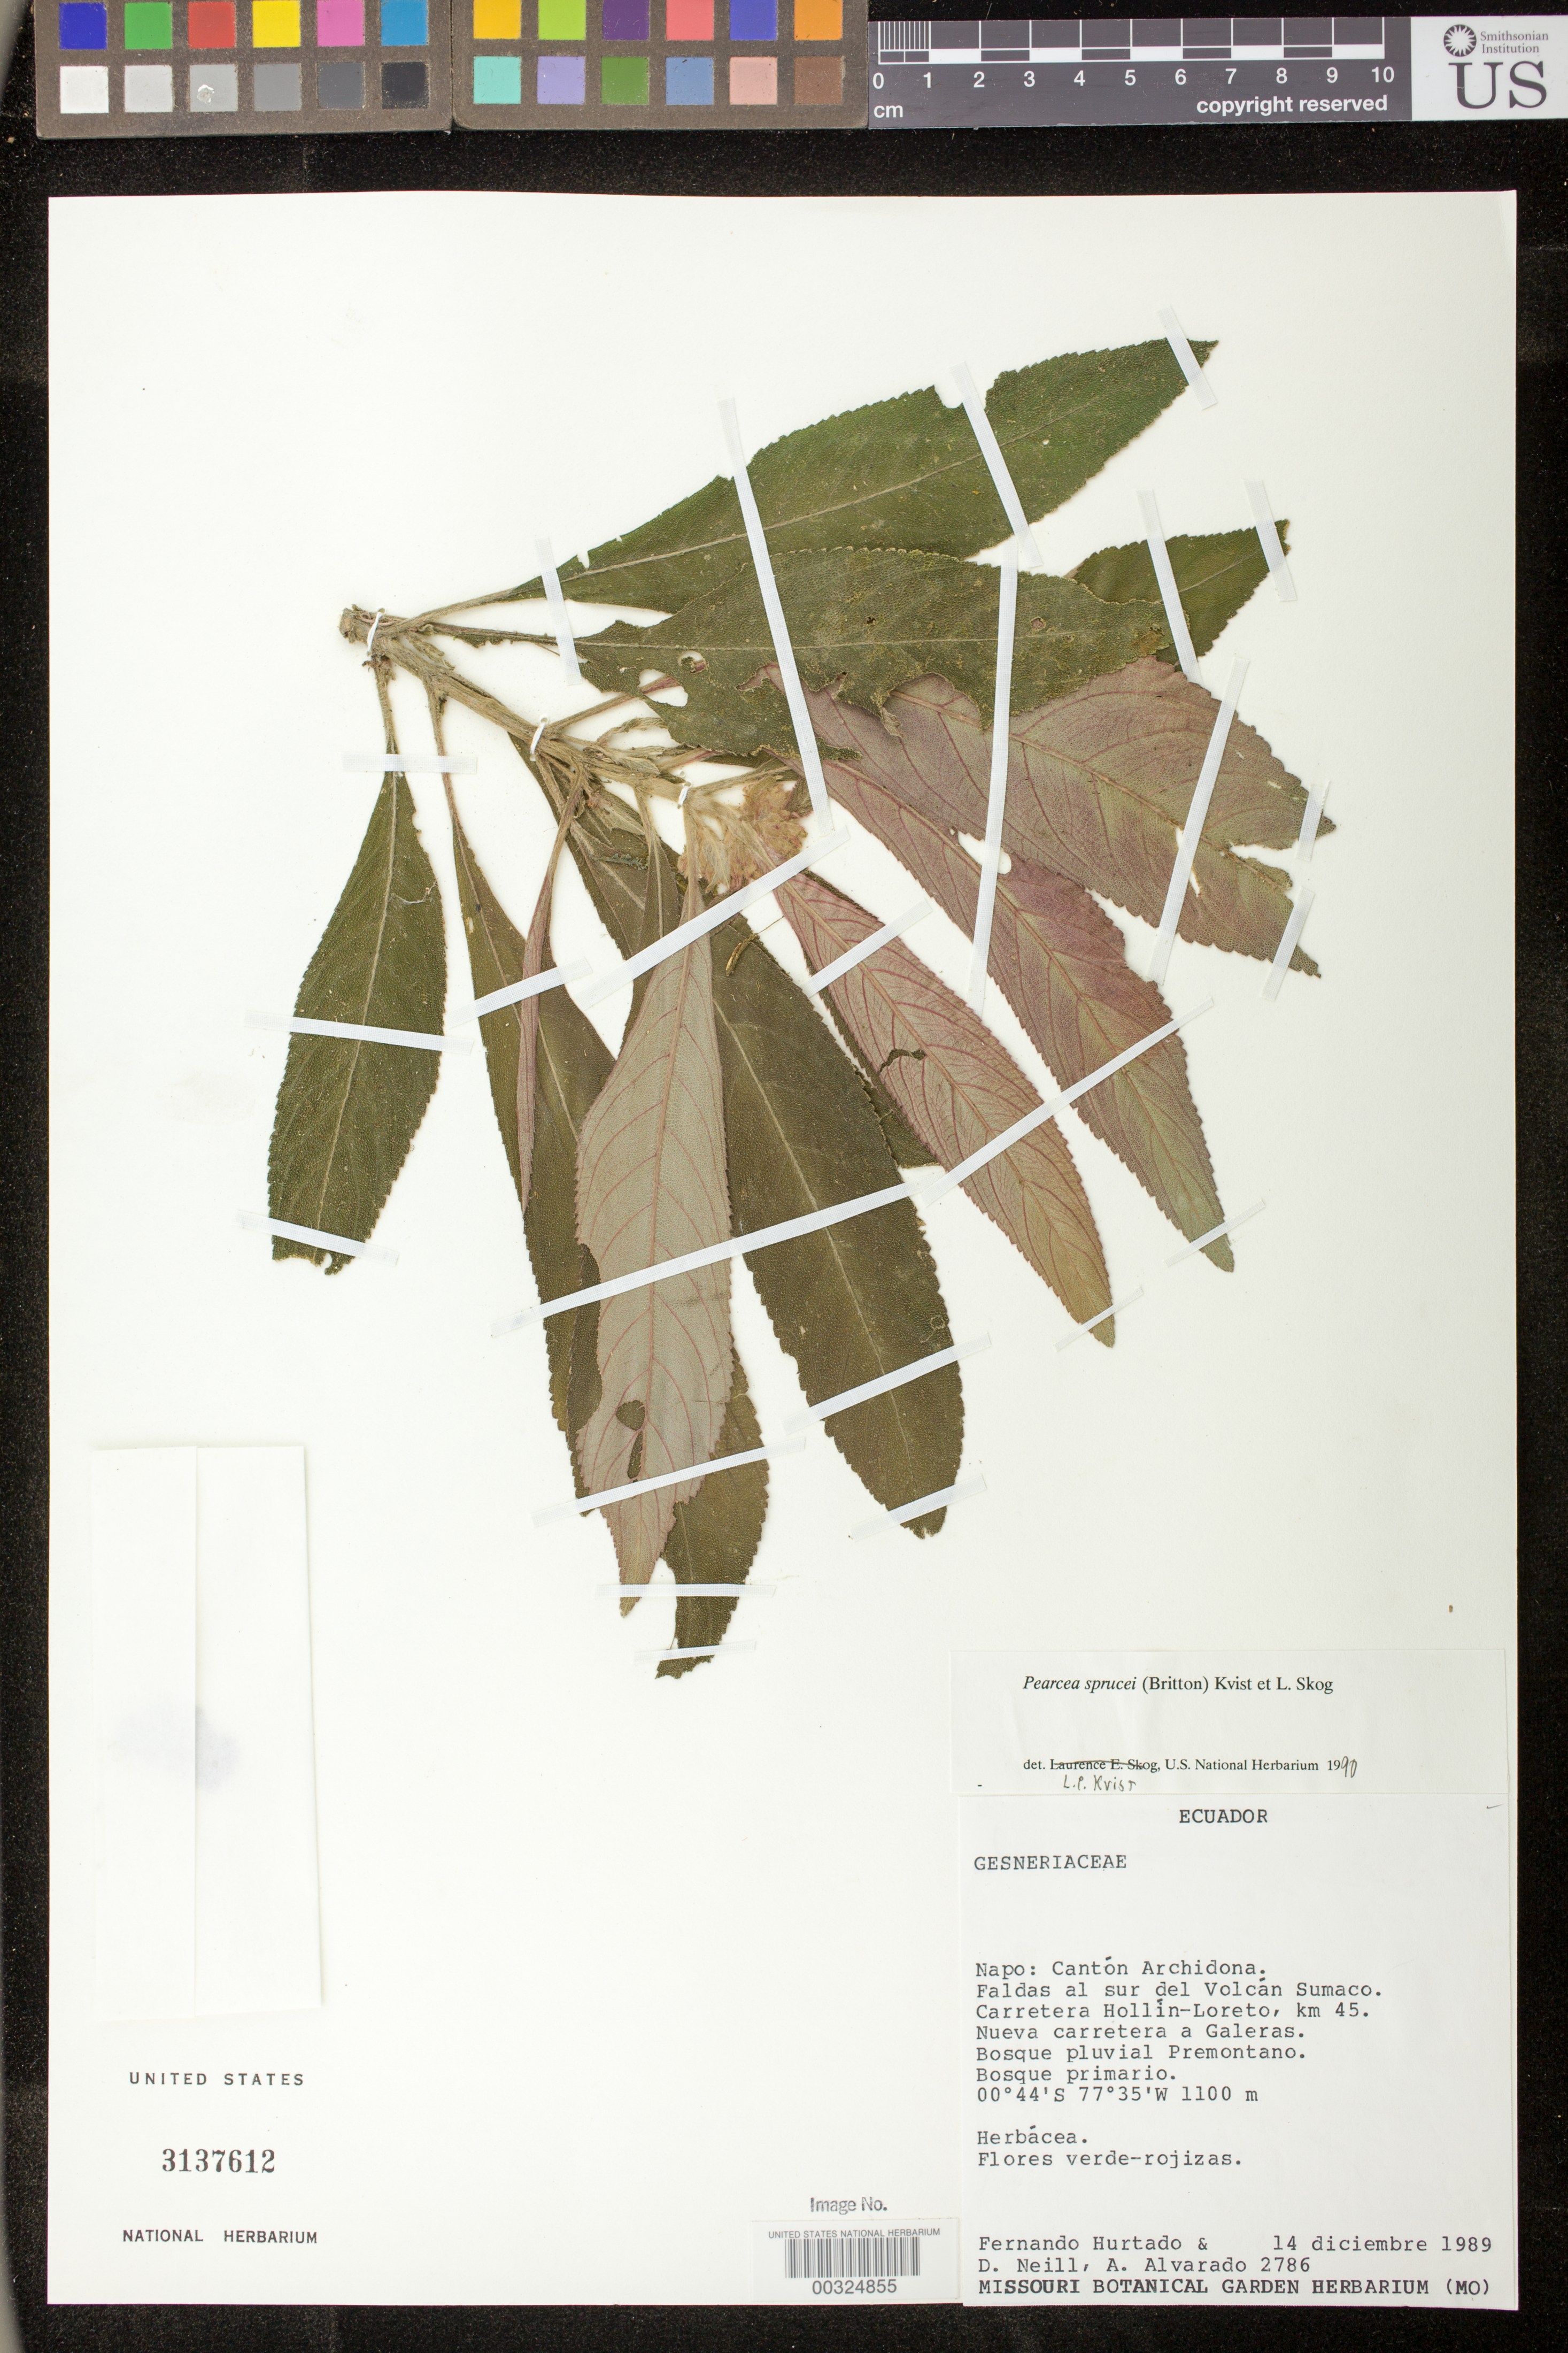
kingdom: Plantae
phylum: Tracheophyta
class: Magnoliopsida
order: Lamiales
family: Gesneriaceae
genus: Pearcea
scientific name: Pearcea sprucei var. sprucei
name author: (Britton ex Rusby) L.P. Kvist & L.E. Skog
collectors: F. Hurtado, D. A. Neill & A. Alvarado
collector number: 2786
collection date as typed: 14 Dec 1989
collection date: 1989-12-14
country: Ecuador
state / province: Napo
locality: Canton Archidona, foothills S of Volcan Sumaco, Hollin - Loreto highway, km 45, new highway to Galeras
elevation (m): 1100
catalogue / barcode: US 3137612